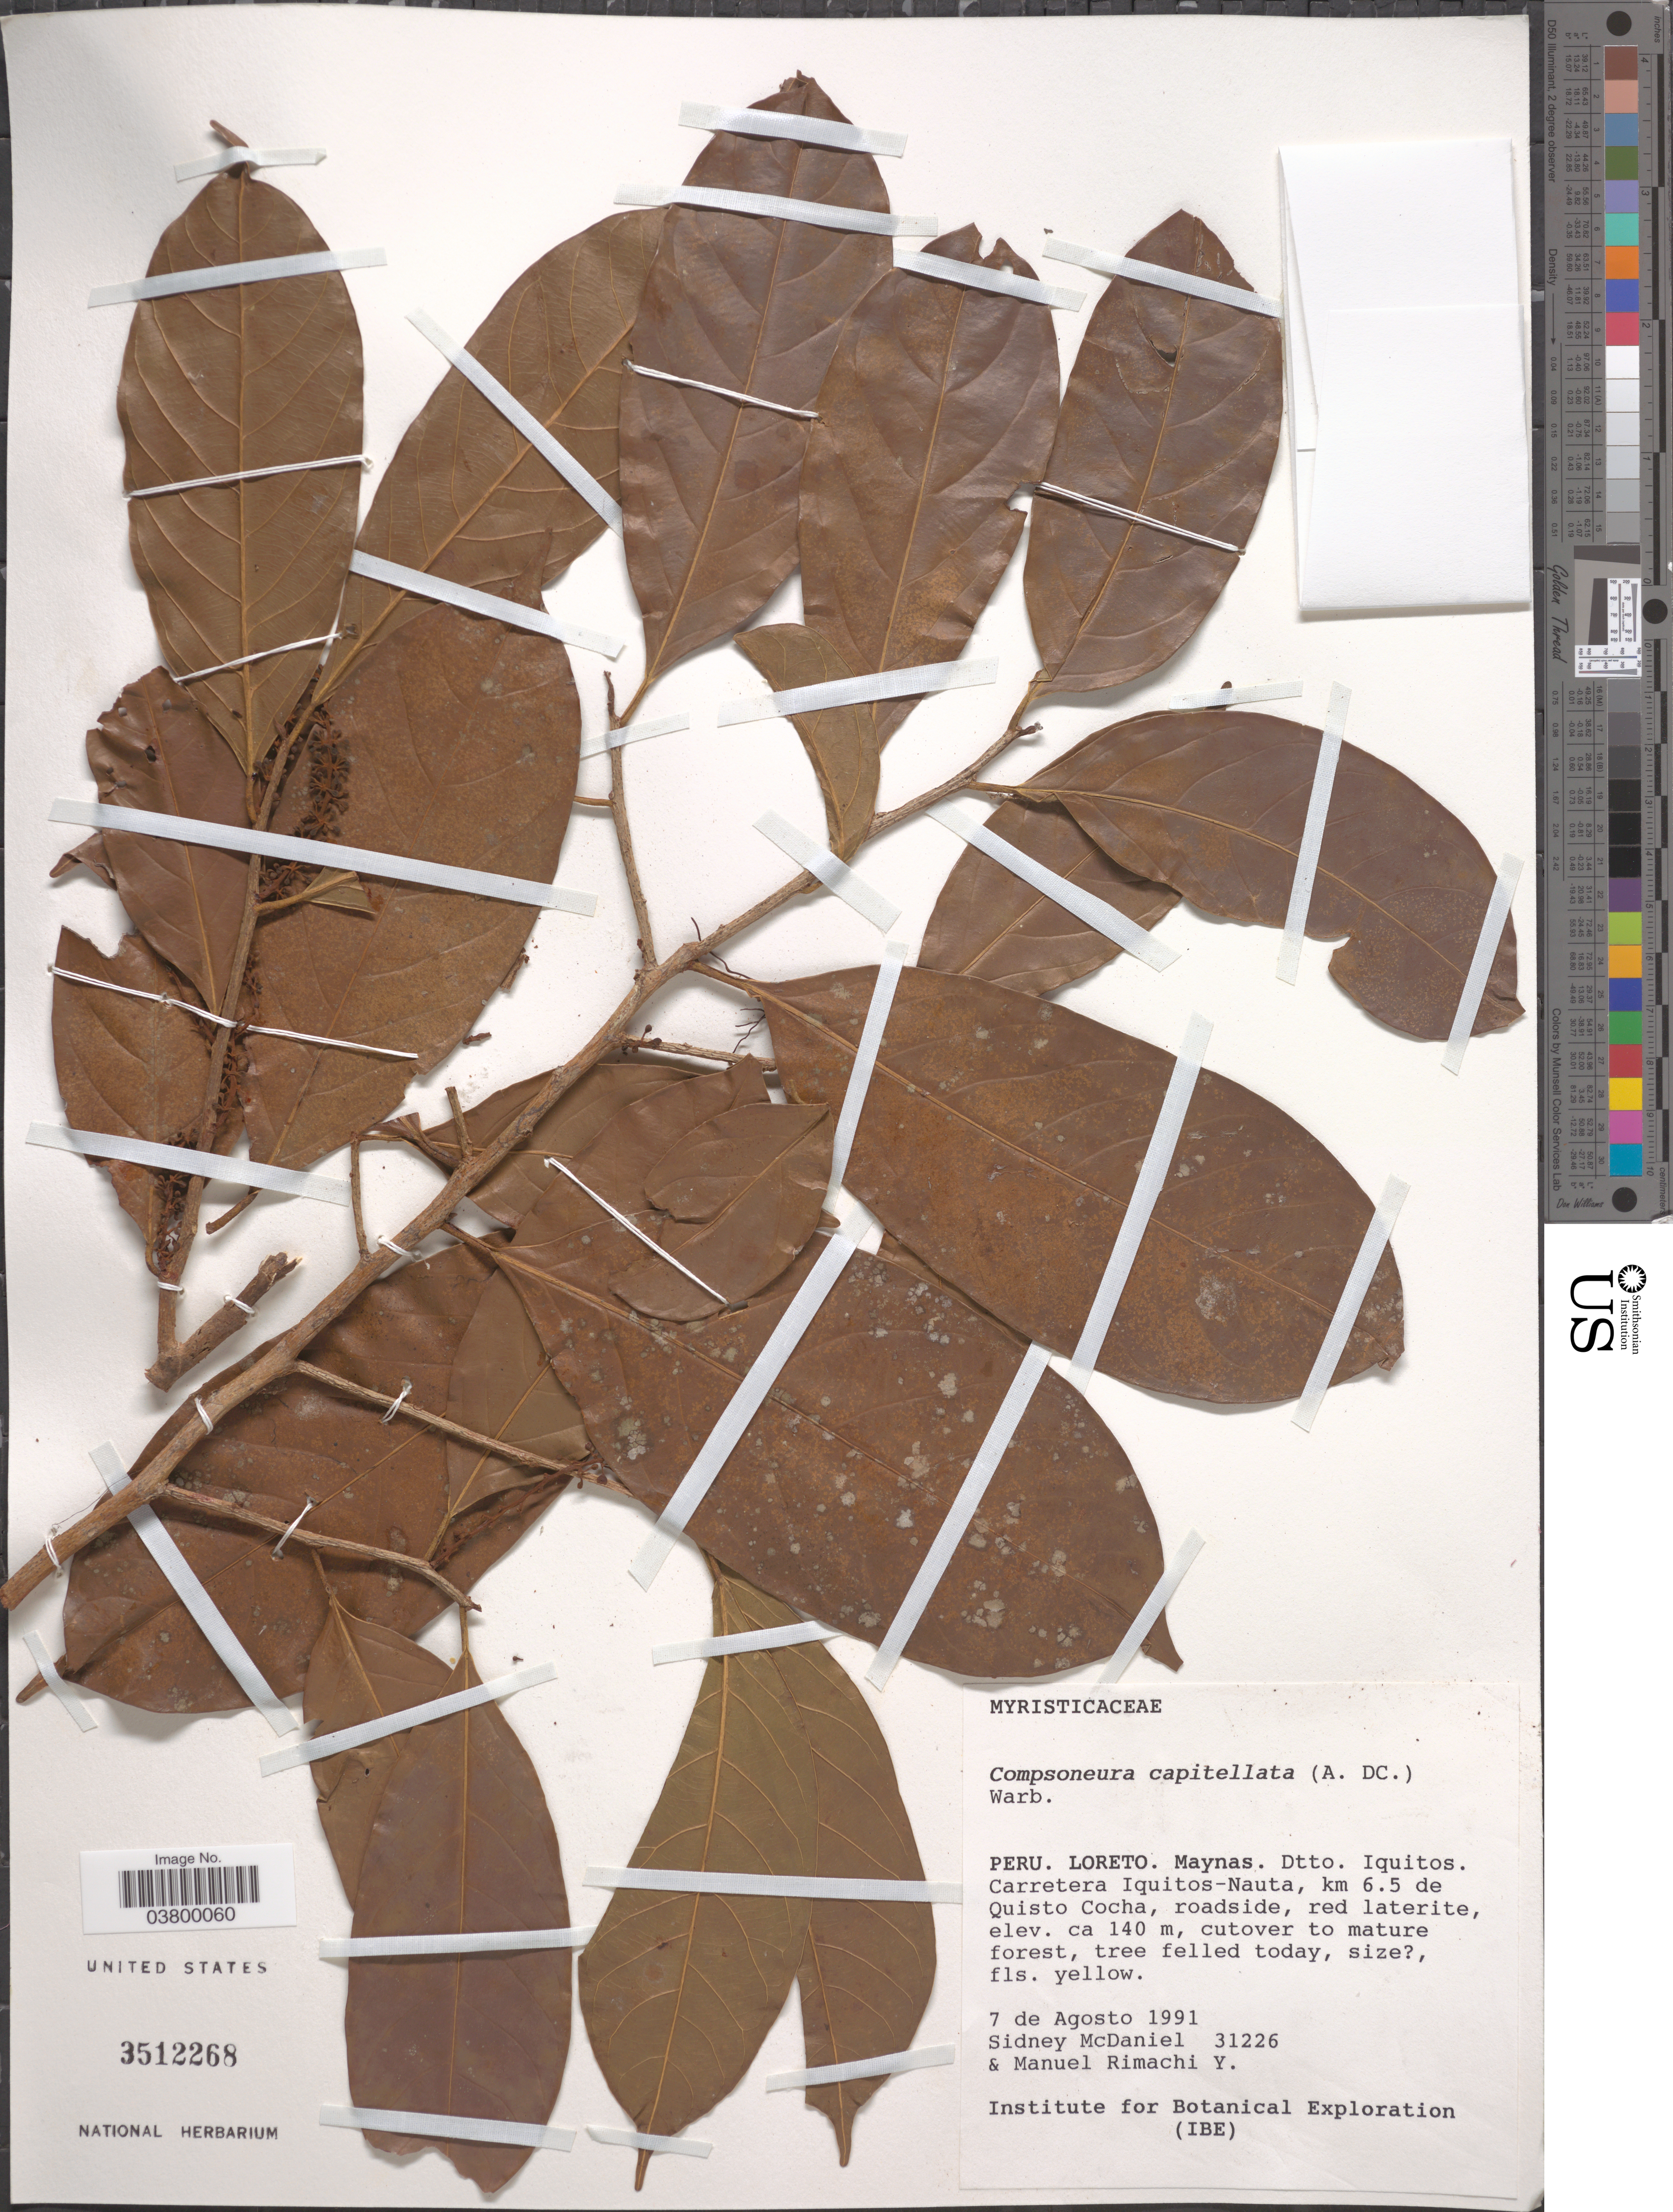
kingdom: Plantae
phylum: Tracheophyta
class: Magnoliopsida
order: Magnoliales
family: Myristicaceae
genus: Compsoneura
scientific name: Compsoneura capitellata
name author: (A. DC.) Warb.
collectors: S. McDaniel & M. Rimachi Y.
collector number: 31226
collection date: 1991-08-07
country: Peru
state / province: Loreto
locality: Maynas. Dtto. Iquitos. Carretera Iquitos-Nauta, km 6.5 de Quisto Cocha, roadside.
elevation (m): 140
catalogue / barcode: US 3512268